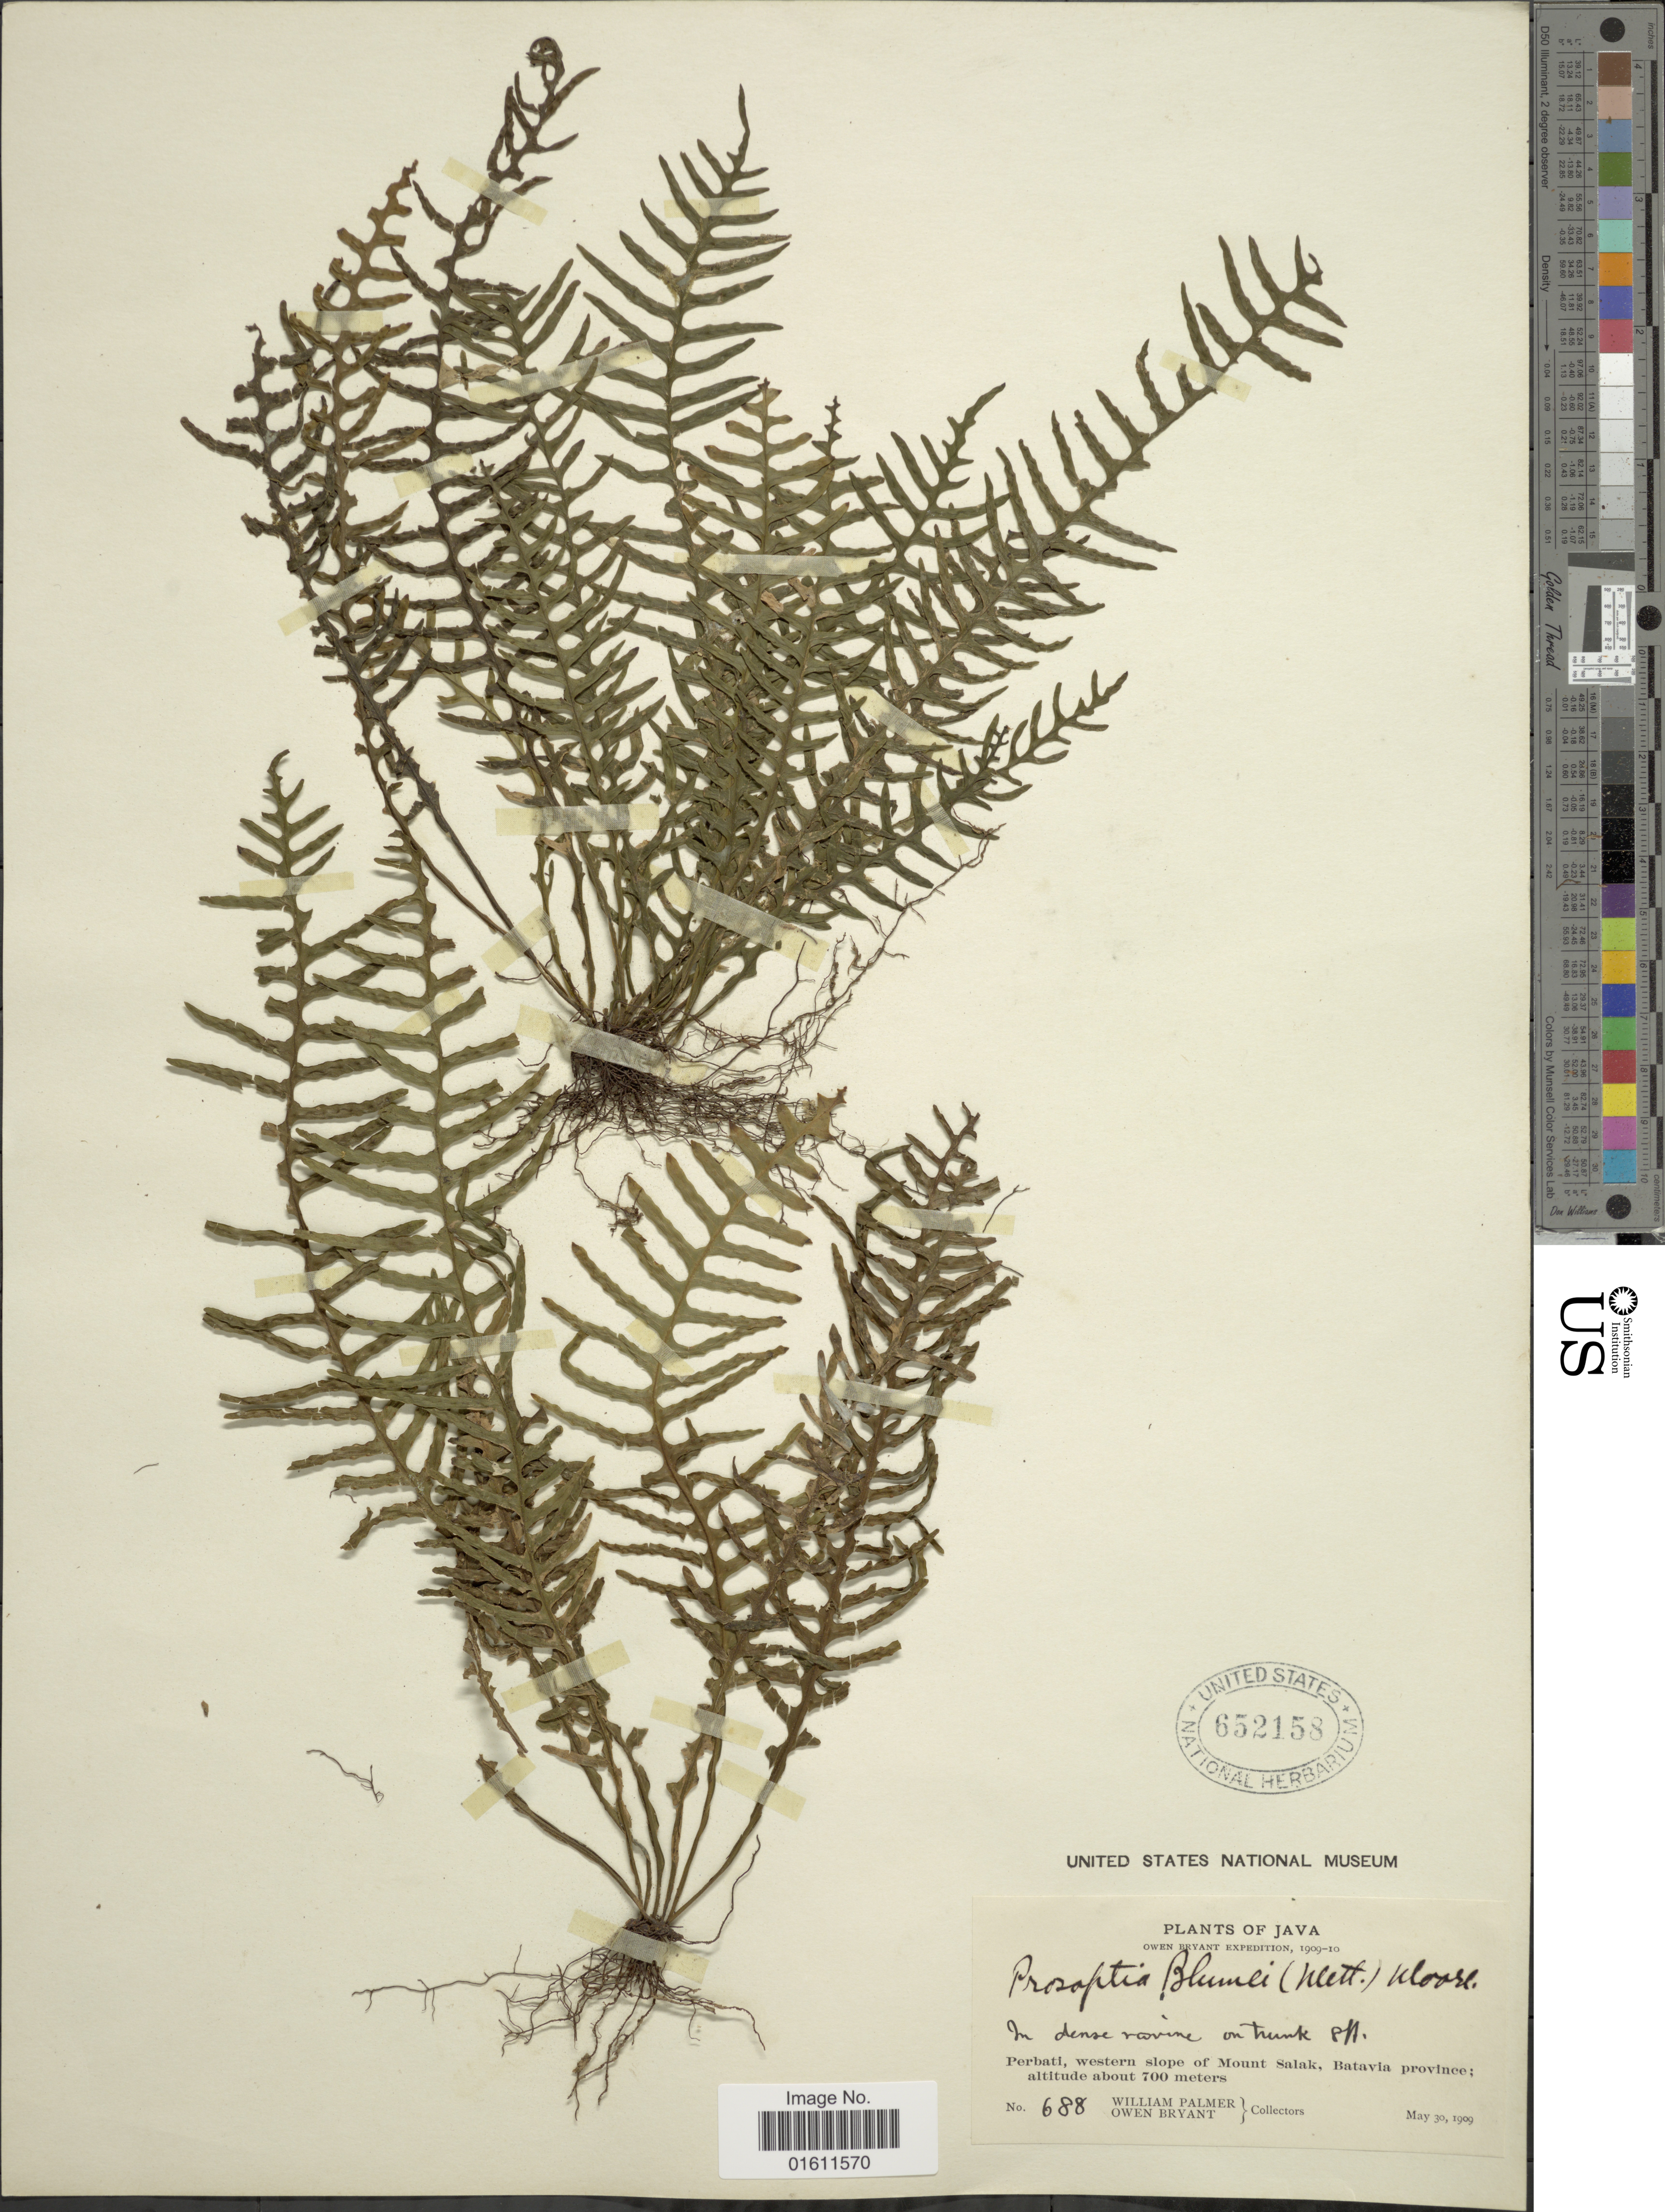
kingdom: Plantae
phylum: Tracheophyta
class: Polypodiopsida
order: Polypodiales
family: Polypodiaceae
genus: Prosaptia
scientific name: Prosaptia contigua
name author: (G. Forst.) Presl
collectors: W. Palmer & O. Bryant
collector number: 688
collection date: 1909-05-30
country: Indonesia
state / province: Java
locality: Perbati, western slope of Mount Salak, Batavia province.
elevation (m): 700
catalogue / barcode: US 652158